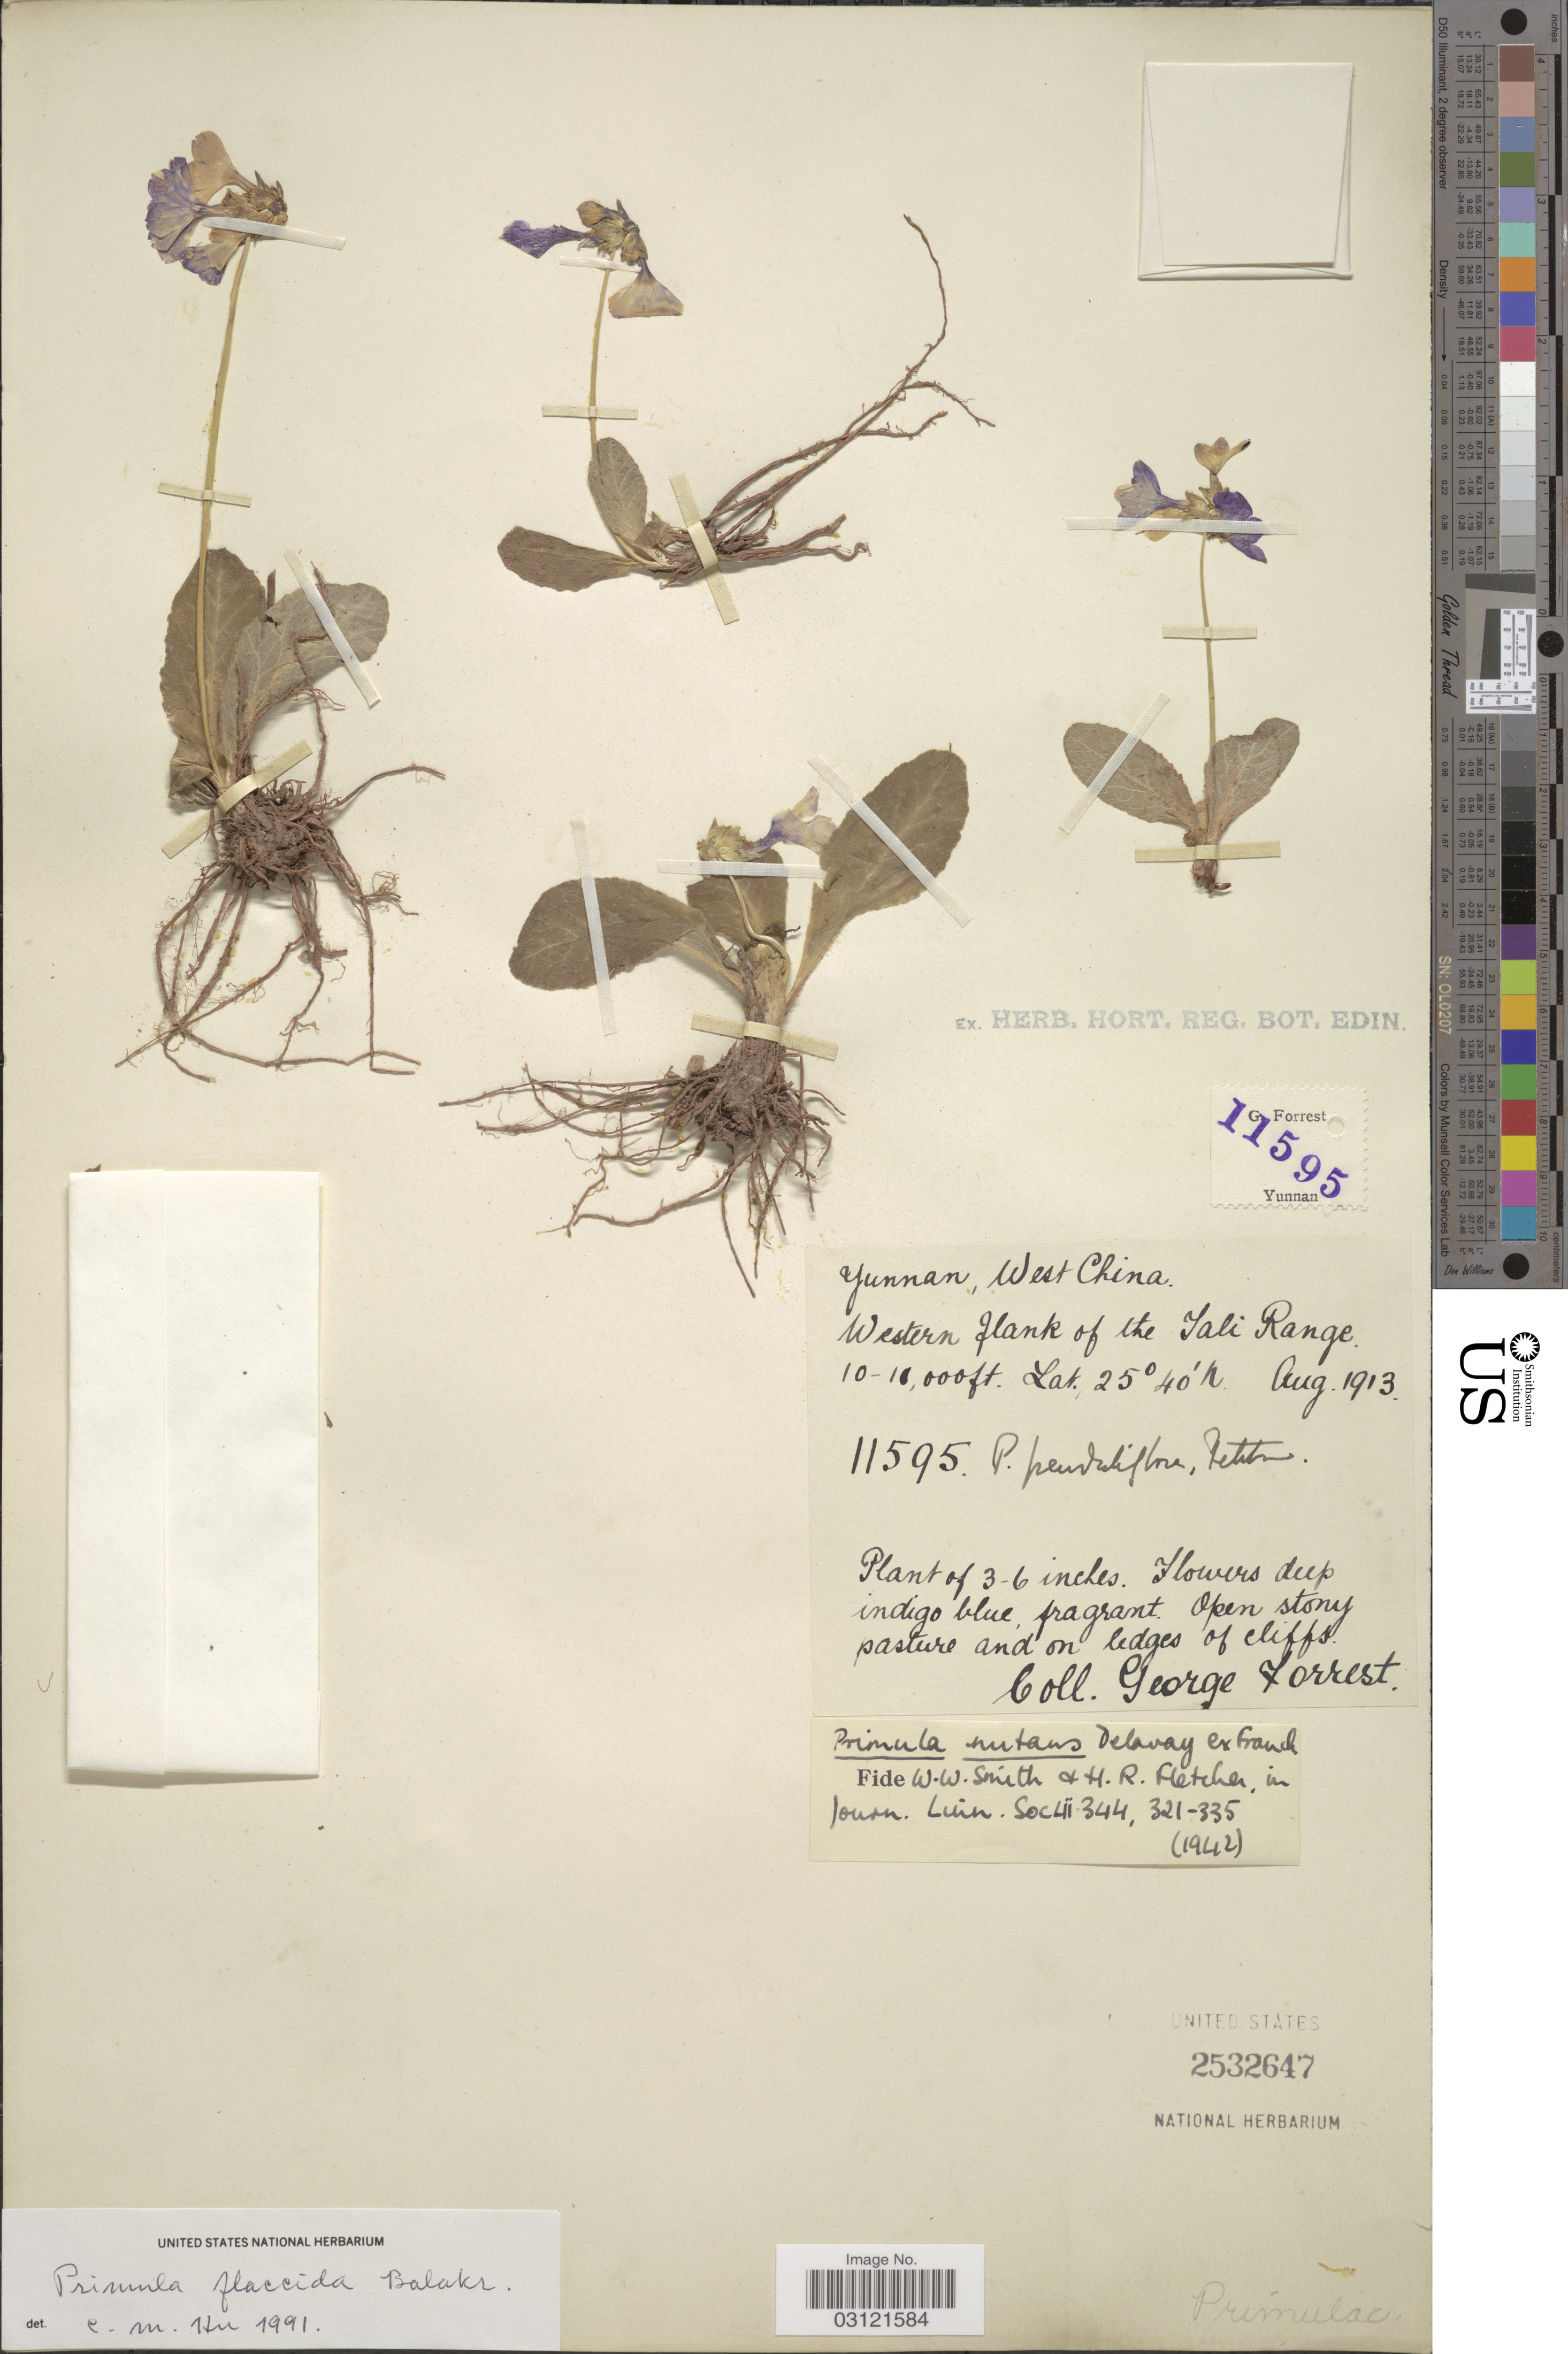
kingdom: Plantae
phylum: Tracheophyta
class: Magnoliopsida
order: Ericales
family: Primulaceae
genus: Primula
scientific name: Primula nutans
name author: Georgi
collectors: G. Forrest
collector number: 11595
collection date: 1913-08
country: China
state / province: Yunnan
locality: West China, Western flank of the Tali Range.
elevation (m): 3048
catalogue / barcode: US 2532647